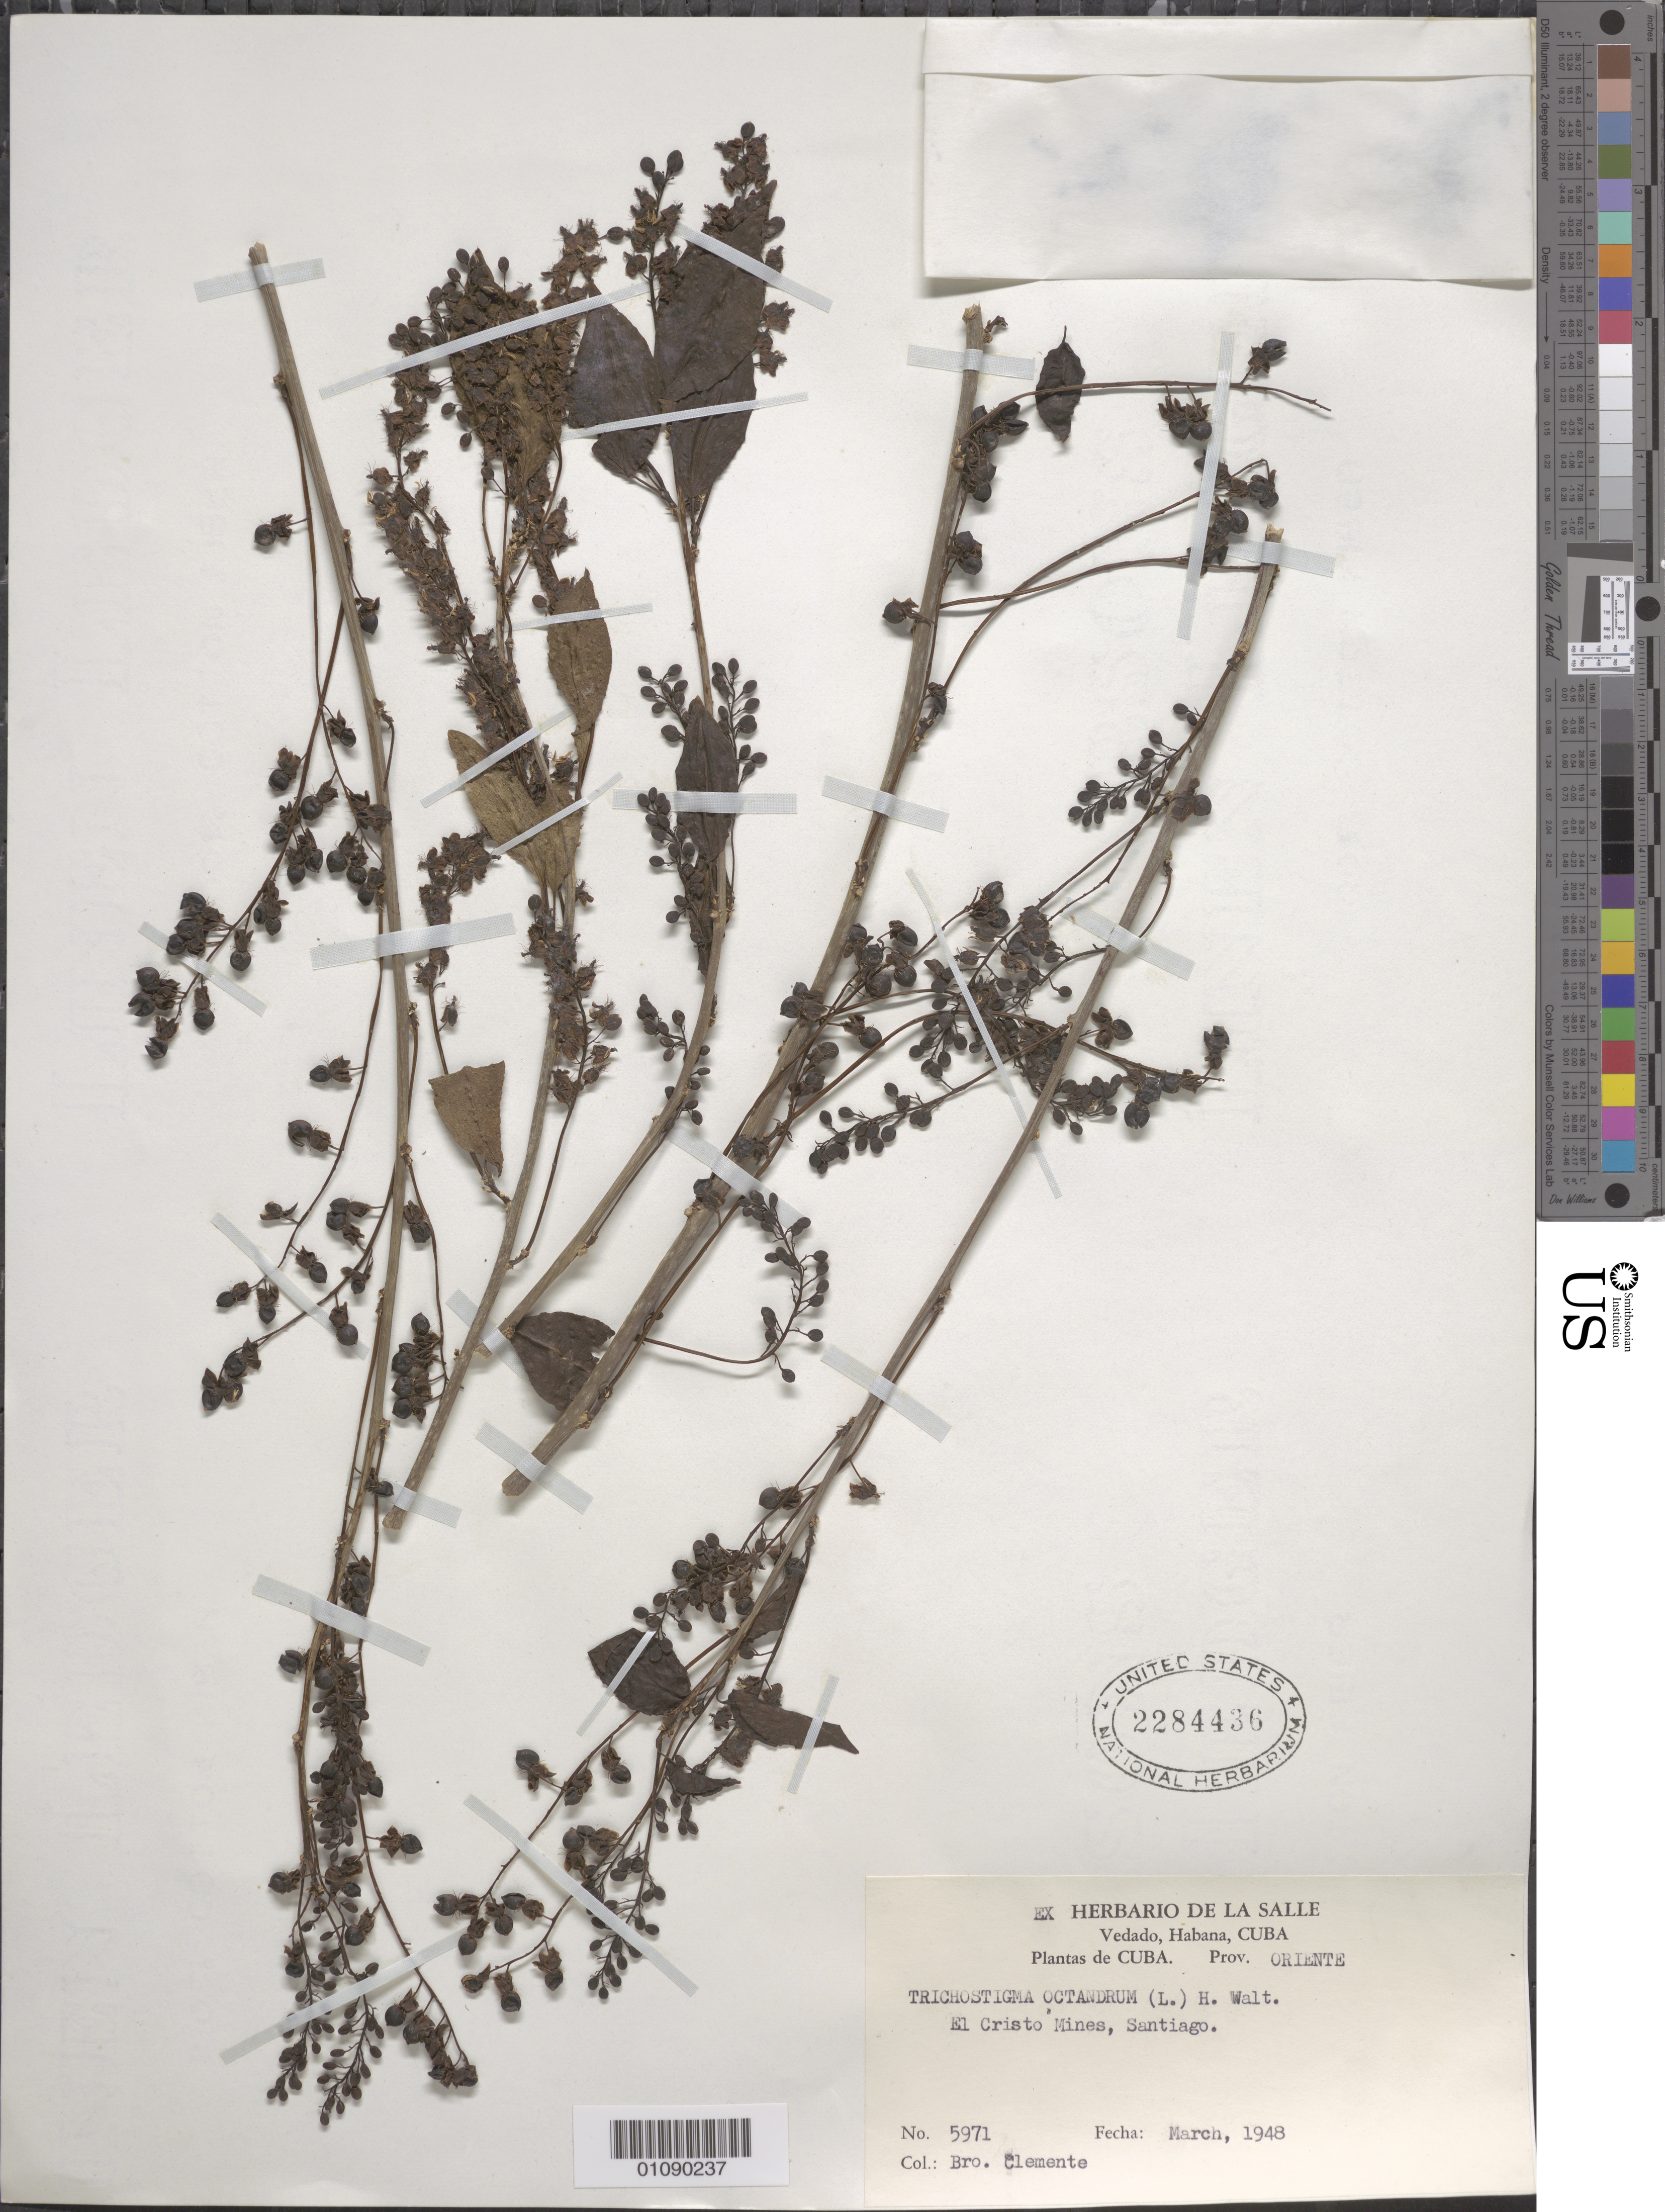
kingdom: Plantae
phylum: Tracheophyta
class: Magnoliopsida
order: Caryophyllales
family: Phytolaccaceae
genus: Trichostigma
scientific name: Trichostigma octandrum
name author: (L.) H. Walter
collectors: Bro. Clemente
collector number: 5971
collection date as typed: Mar 1948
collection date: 1948-03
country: Cuba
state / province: Santiago de Cuba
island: Cuba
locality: Santiago, El Cristo Mines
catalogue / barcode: US 2284436